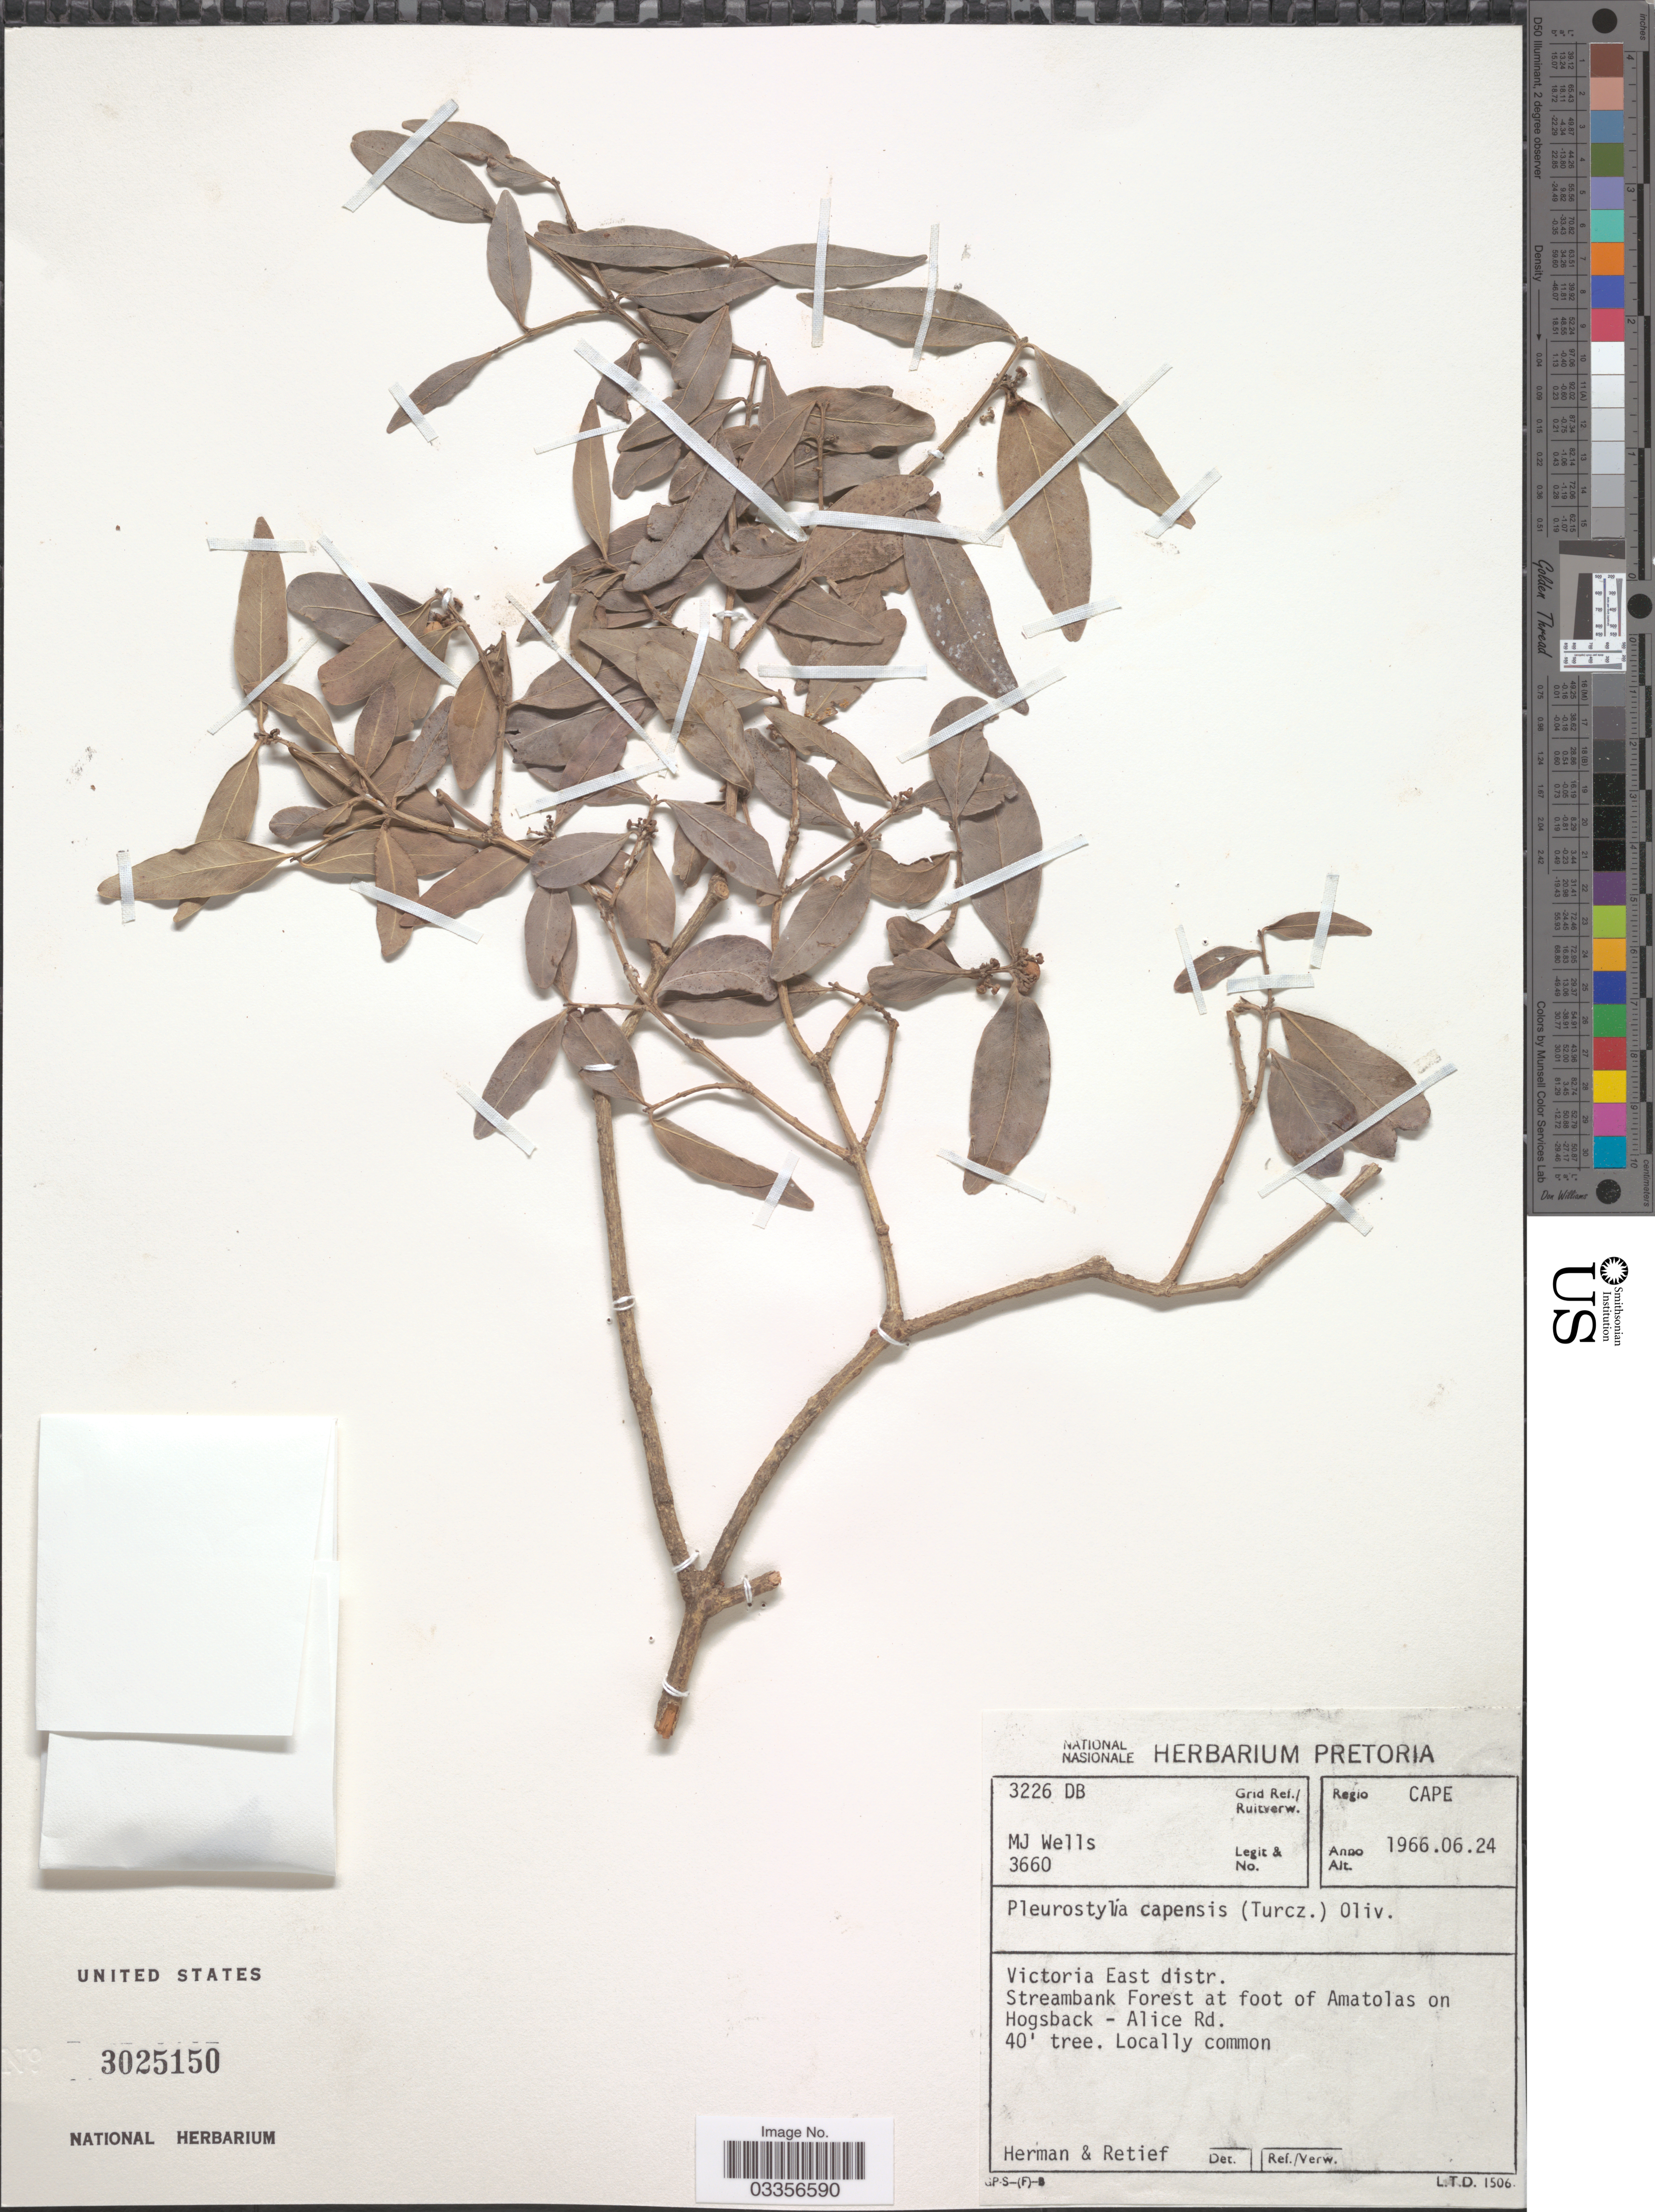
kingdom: Plantae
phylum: Tracheophyta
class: Magnoliopsida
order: Celastrales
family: Celastraceae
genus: Pleurostylia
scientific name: Pleurostylia capensis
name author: (Turcz.) Loes.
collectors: M. Wells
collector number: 3660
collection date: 1966-06-24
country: South Africa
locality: Grid Ref./Ruitverw. 3226 DB, Regio Cape, Victoria East distr, Streambank Forest at foot of Amatolas on Hogsback - Alice Rd.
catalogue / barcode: US 3025150